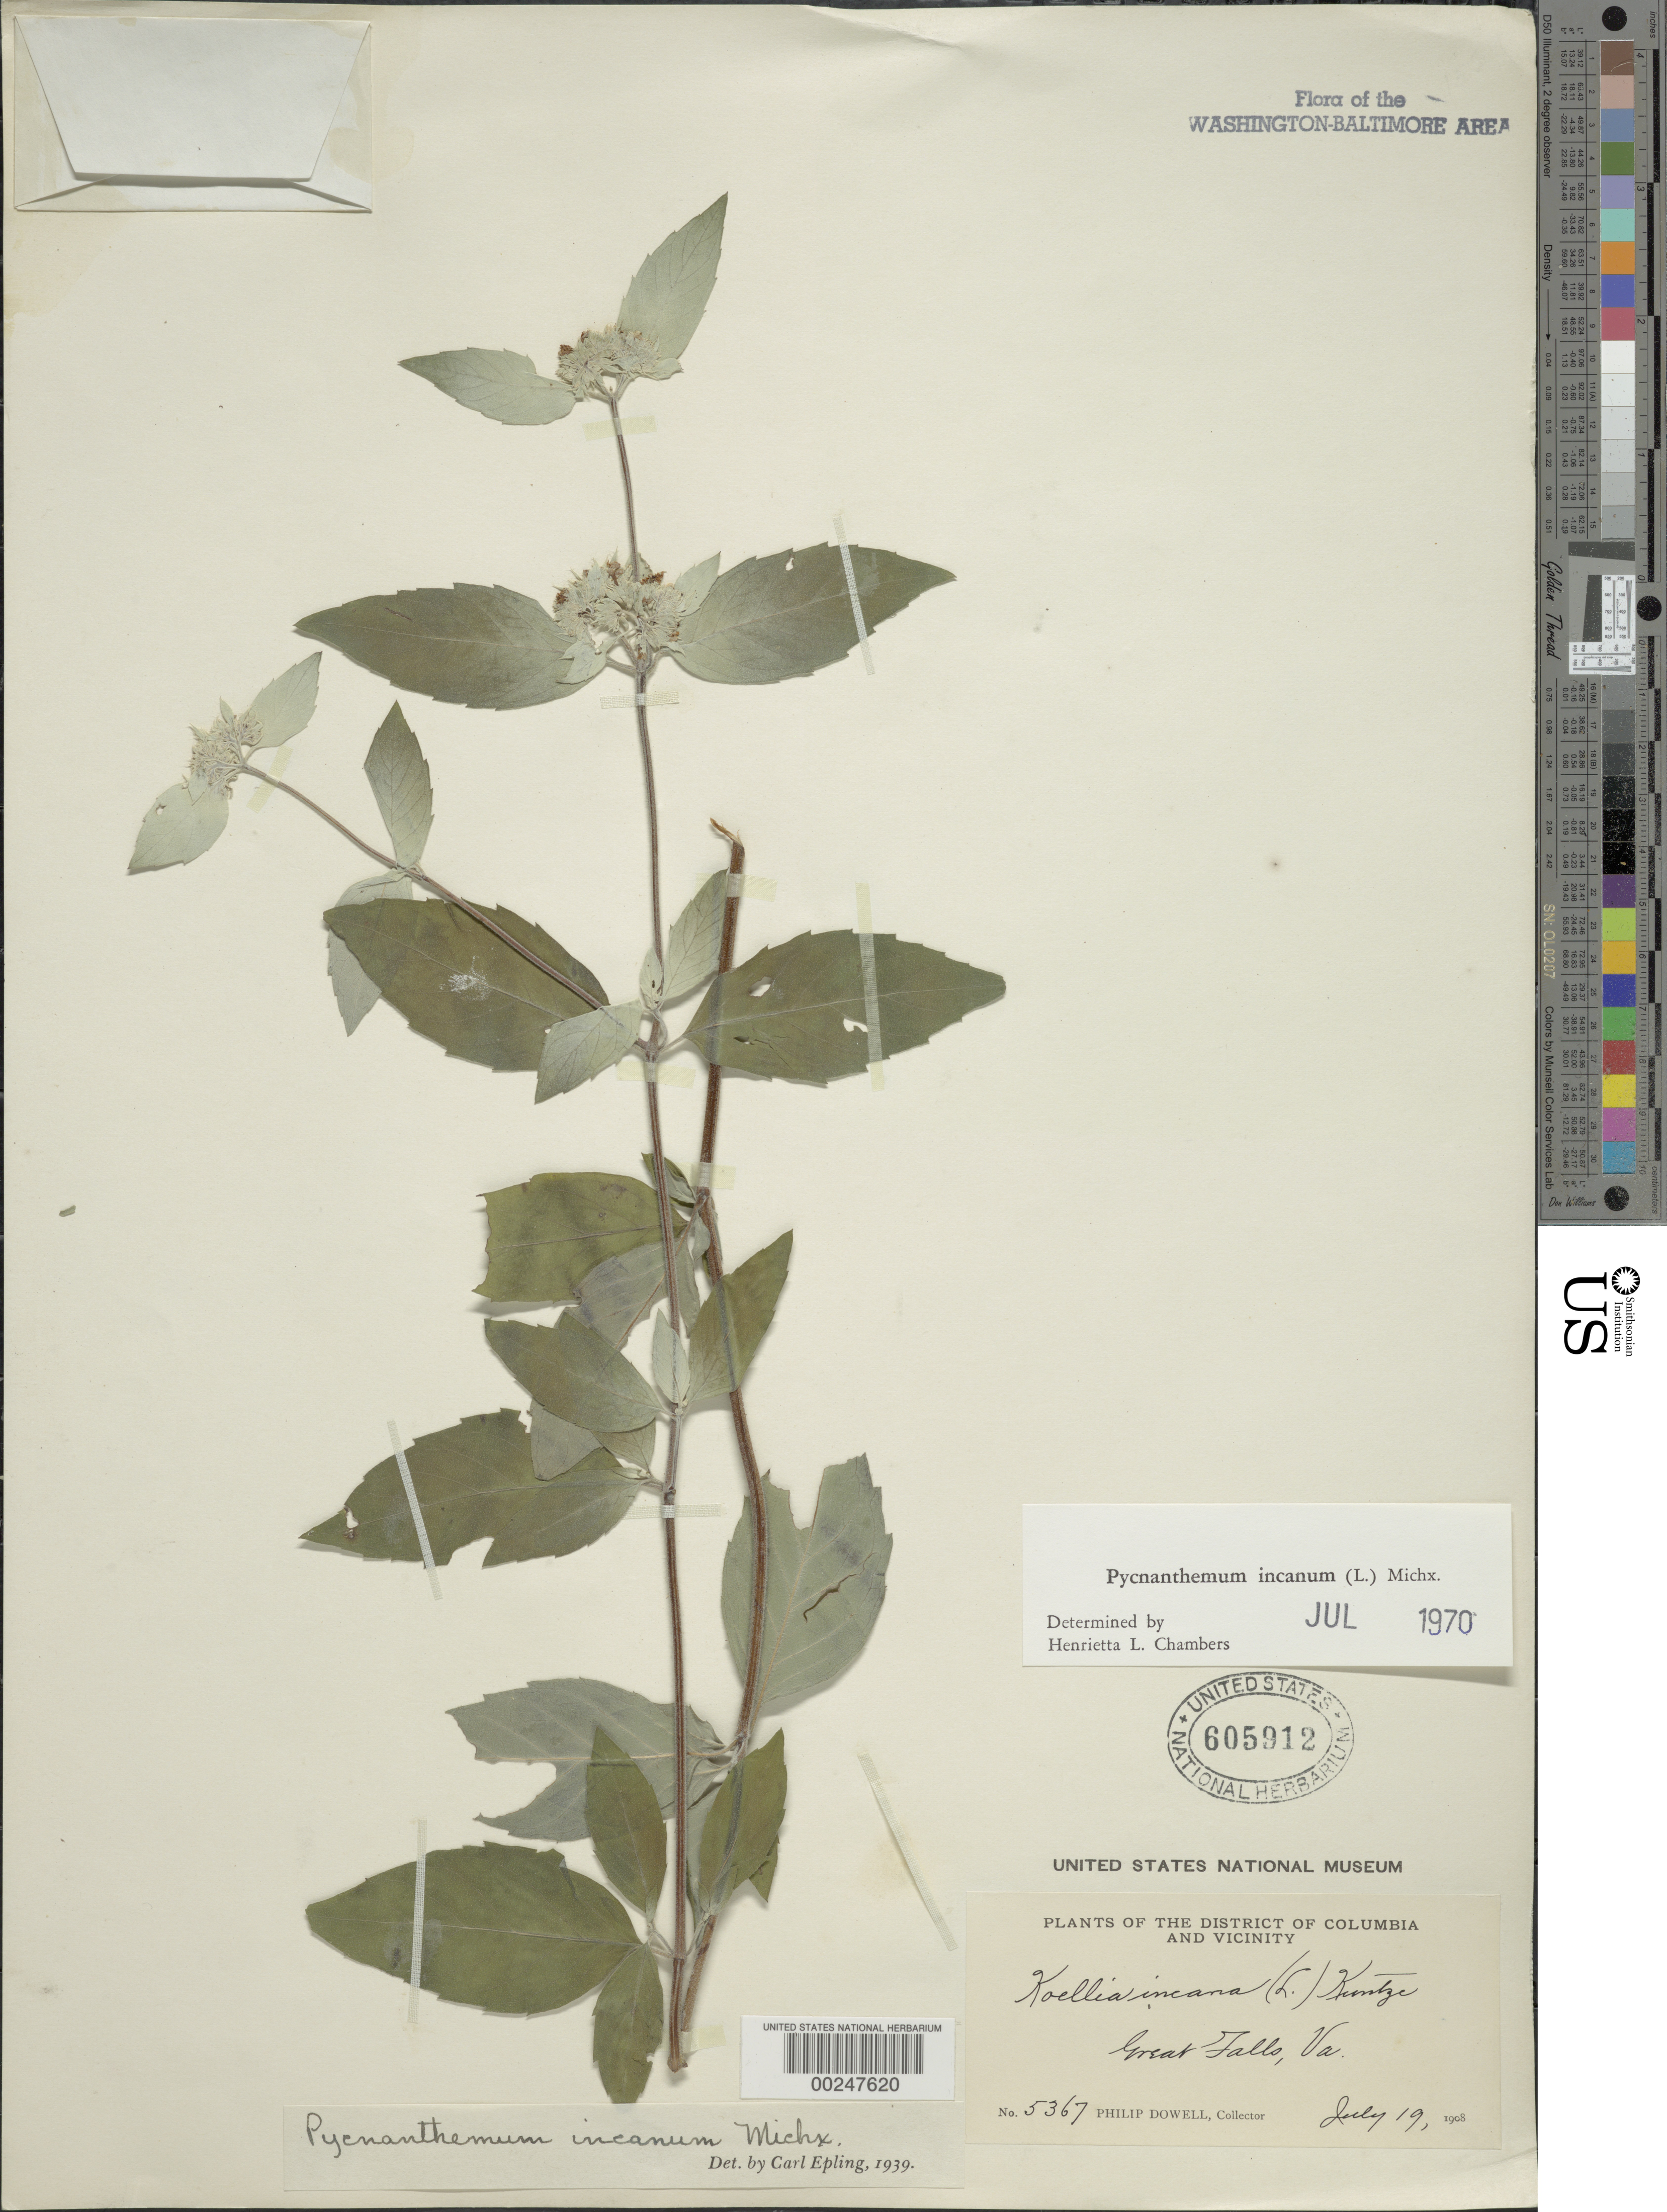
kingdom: Plantae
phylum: Tracheophyta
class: Magnoliopsida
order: Lamiales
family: Lamiaceae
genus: Pycnanthemum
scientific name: Pycnanthemum incanum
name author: (L.) Michx.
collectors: P. Dowell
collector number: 5367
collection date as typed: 19 Jul 1908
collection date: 1908-07-19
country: United States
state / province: Virginia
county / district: Fairfax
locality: Great Falls C. and O. Canal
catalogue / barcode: US 605912